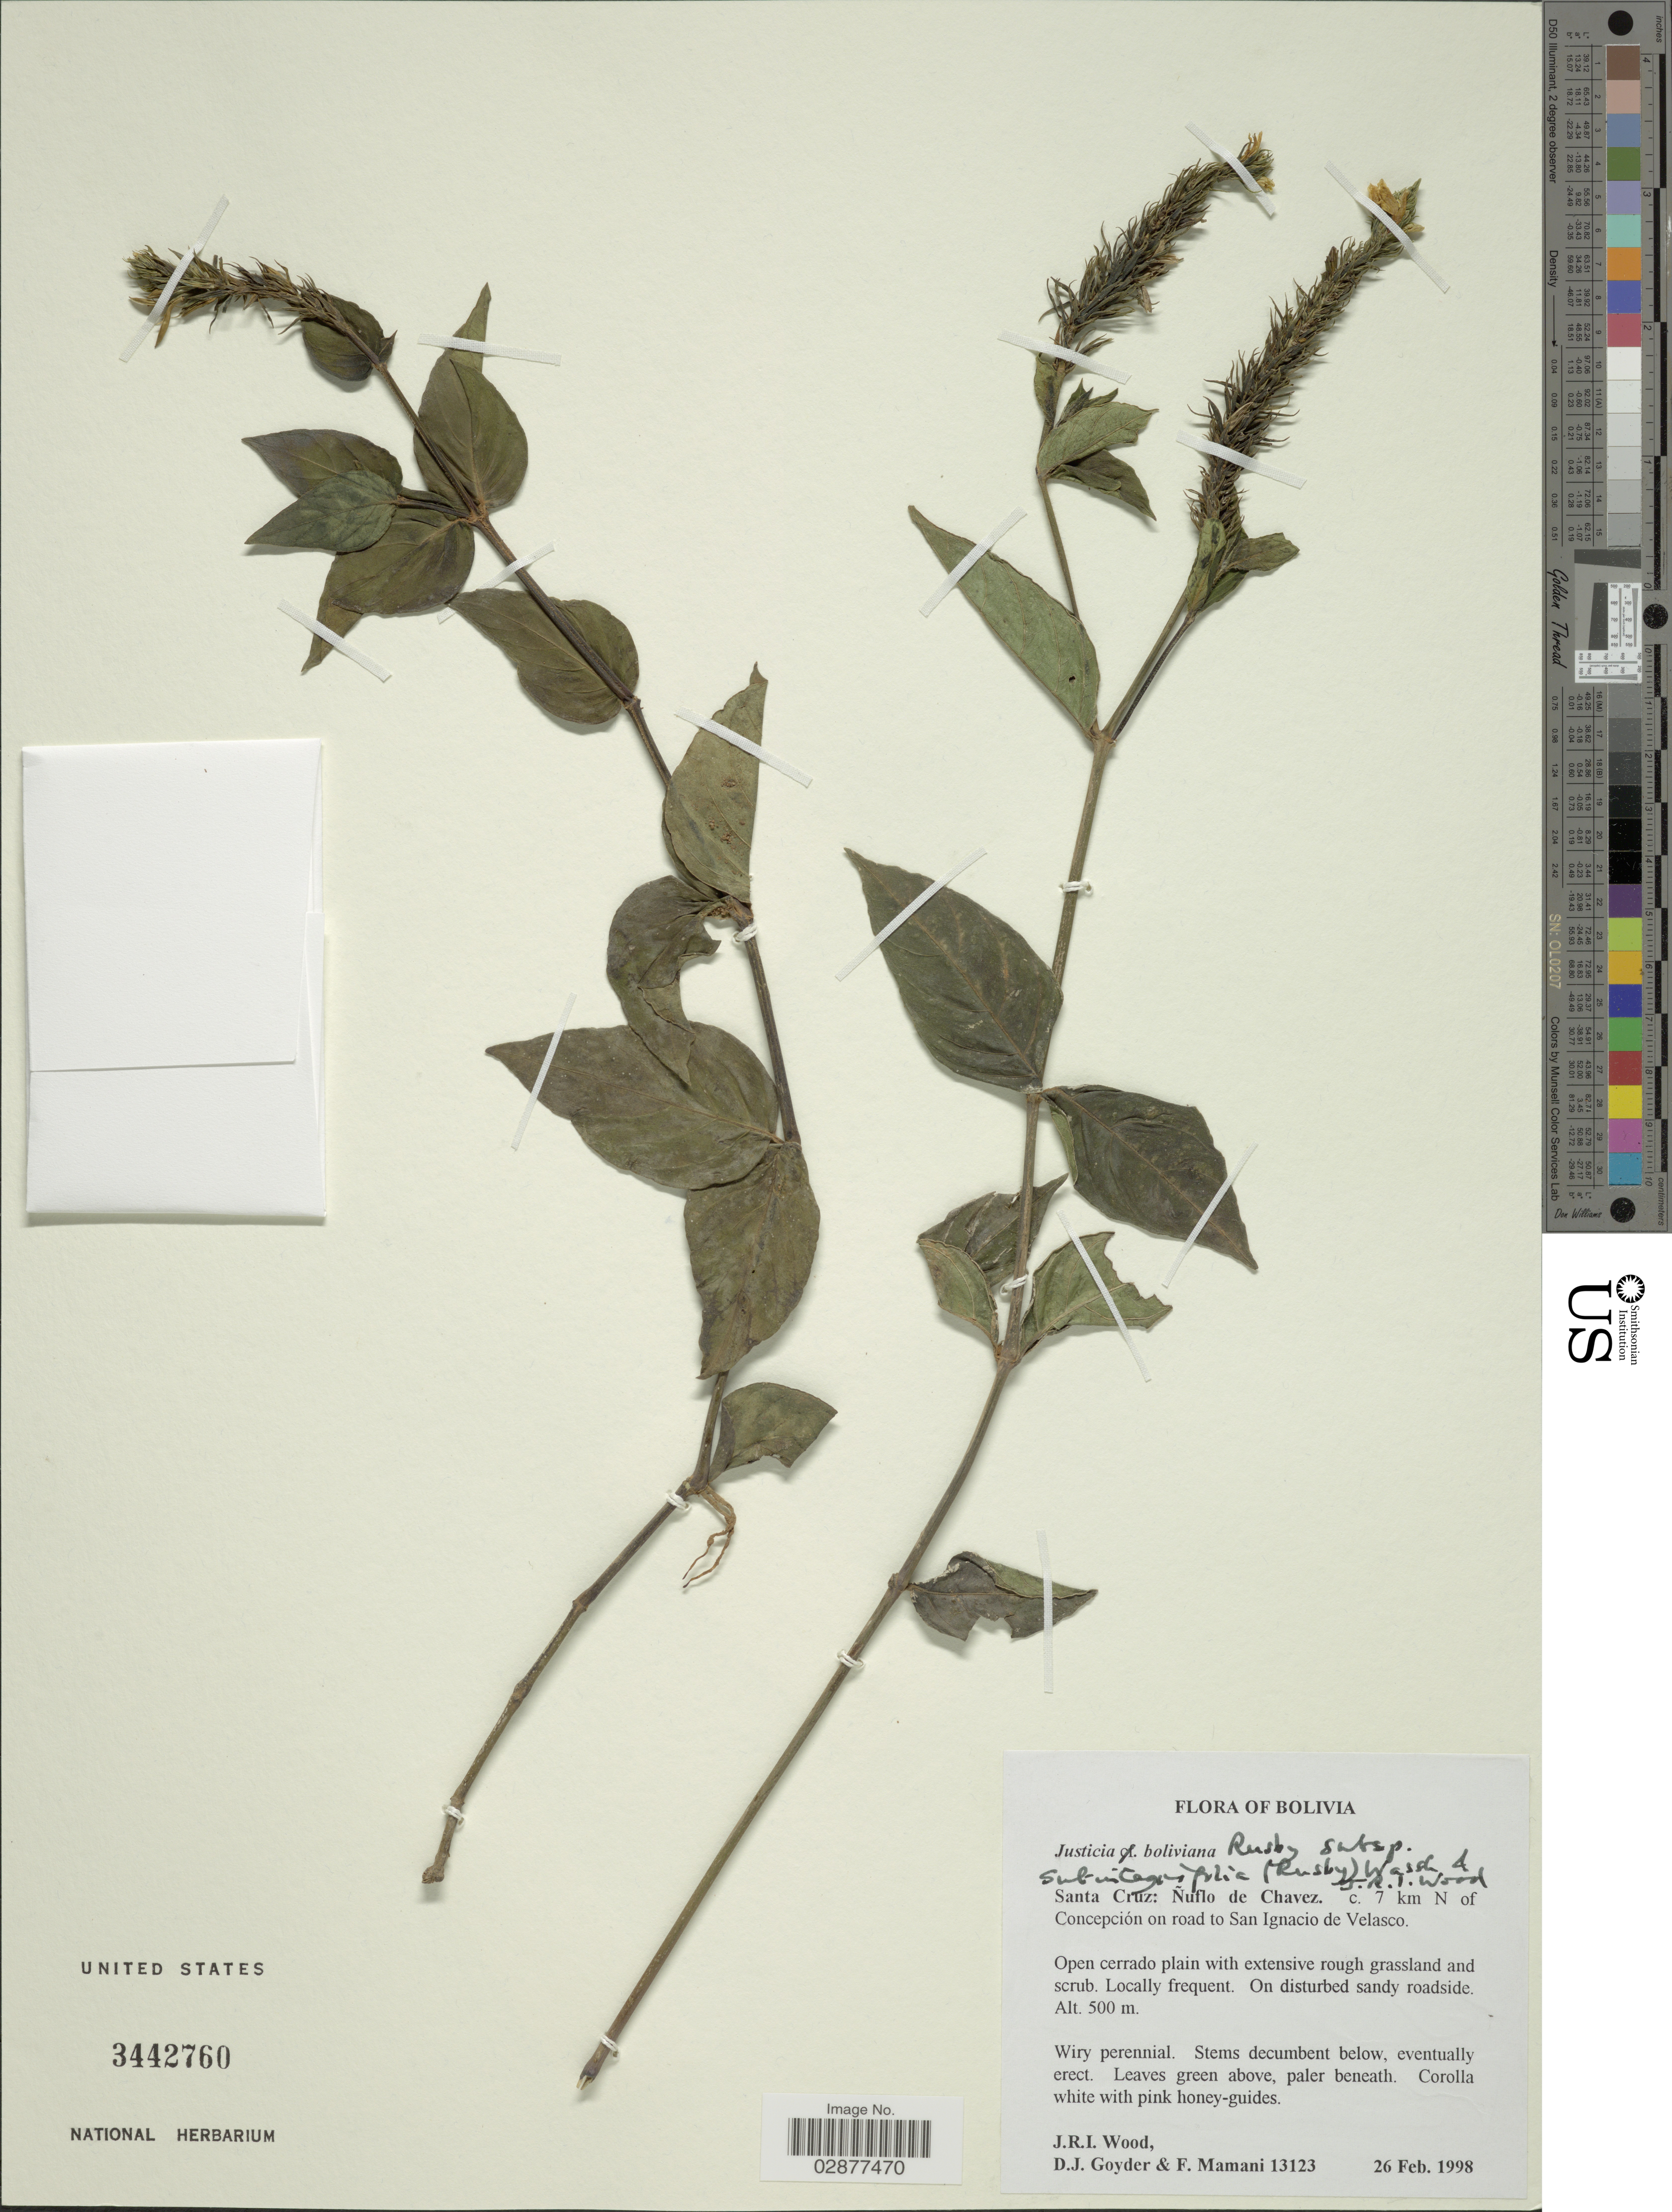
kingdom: Plantae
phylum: Tracheophyta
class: Magnoliopsida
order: Lamiales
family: Acanthaceae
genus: Justicia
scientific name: Justicia boliviana subsp. subintegrifolia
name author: (Rusby) Wassh. & J.R.I. Wood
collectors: J. R. I. Wood, D. Goyder & F. Mamani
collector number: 13123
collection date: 1998-02-26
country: Bolivia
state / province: Santa Cruz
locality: Ñuflo de Chavez, c. 7 km N of Concepción on road to San Ignacio de Velasco.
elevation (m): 500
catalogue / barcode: US 3442760